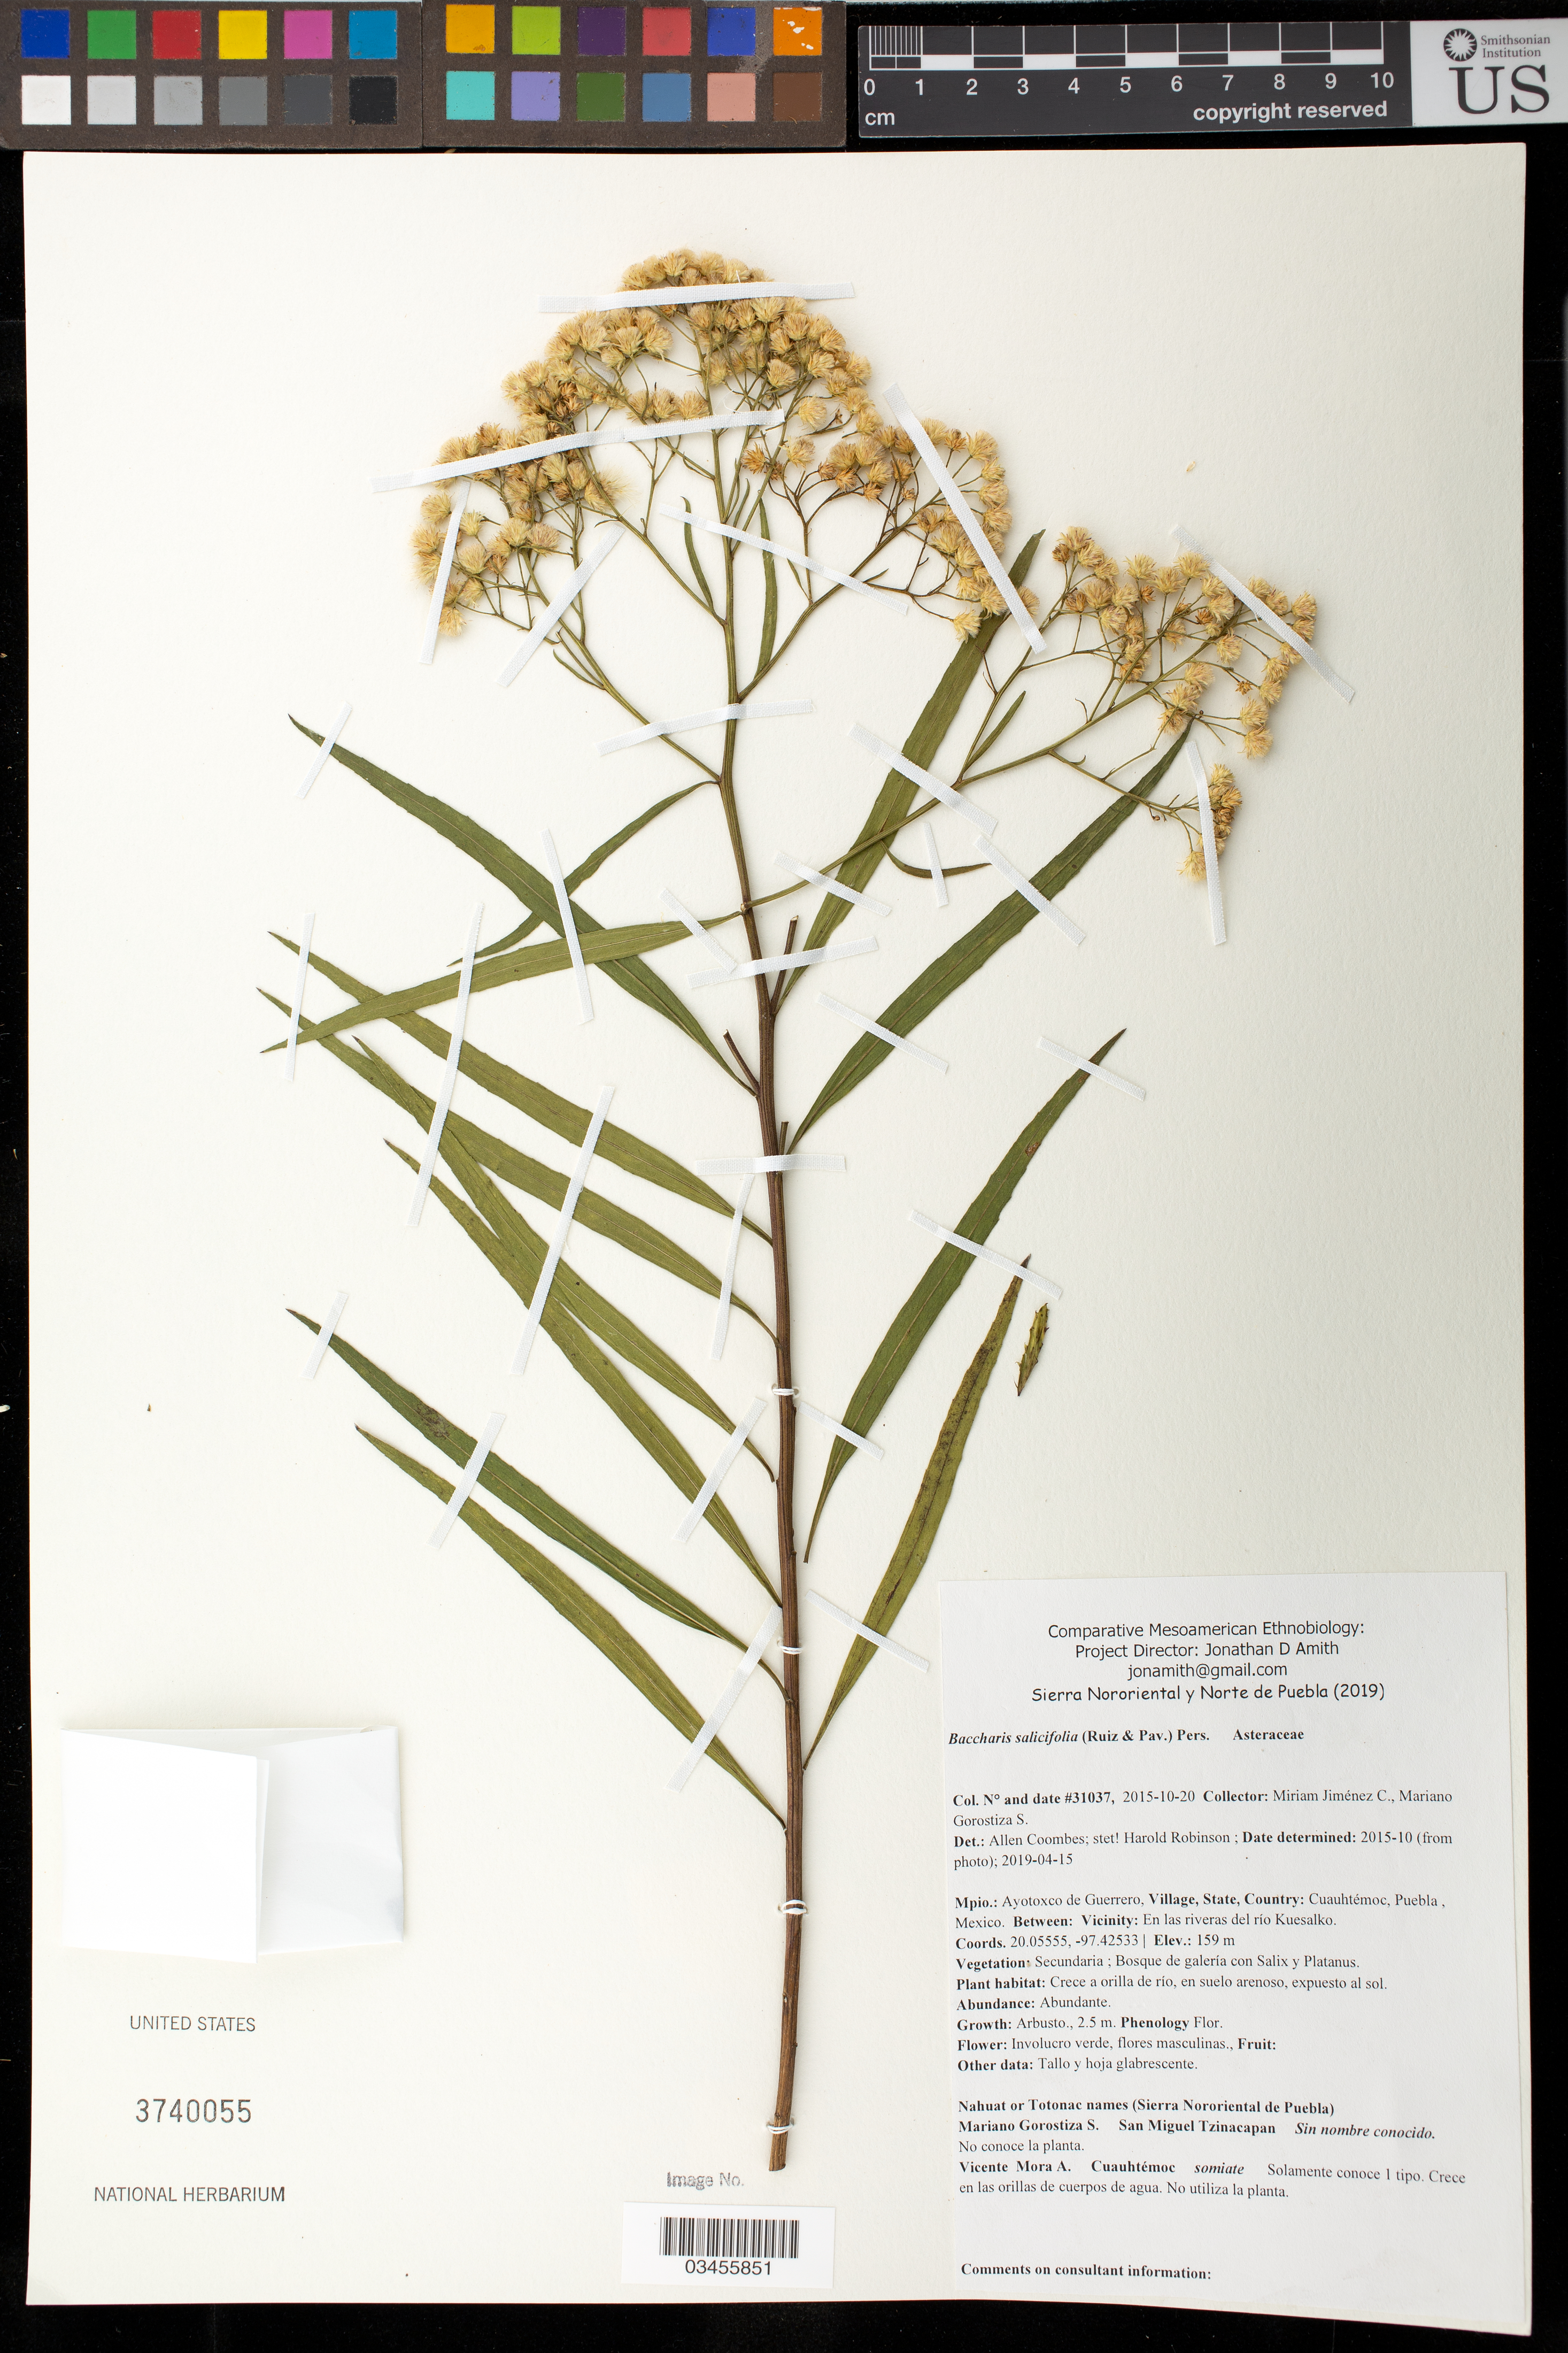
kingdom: Plantae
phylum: Tracheophyta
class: Magnoliopsida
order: Asterales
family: Asteraceae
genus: Baccharis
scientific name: Baccharis salicifolia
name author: (Ruiz & Pav.) Pers.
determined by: Robinson, Harold E., (US)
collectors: M. Jiménez Chimil & M. Gorostiza S.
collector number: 31037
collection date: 2015-10-20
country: México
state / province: Puebla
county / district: Ayotoxco de Guerrero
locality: PUEBLO: Cuauhtémoc; LOCALIDAD EXACTA: En las riveras del río Kuesalko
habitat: Bosque de galería con Salix y Platanus | A la orilla de un río, en suelo arenoso, expuesto al sol.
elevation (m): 159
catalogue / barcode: US 3740055